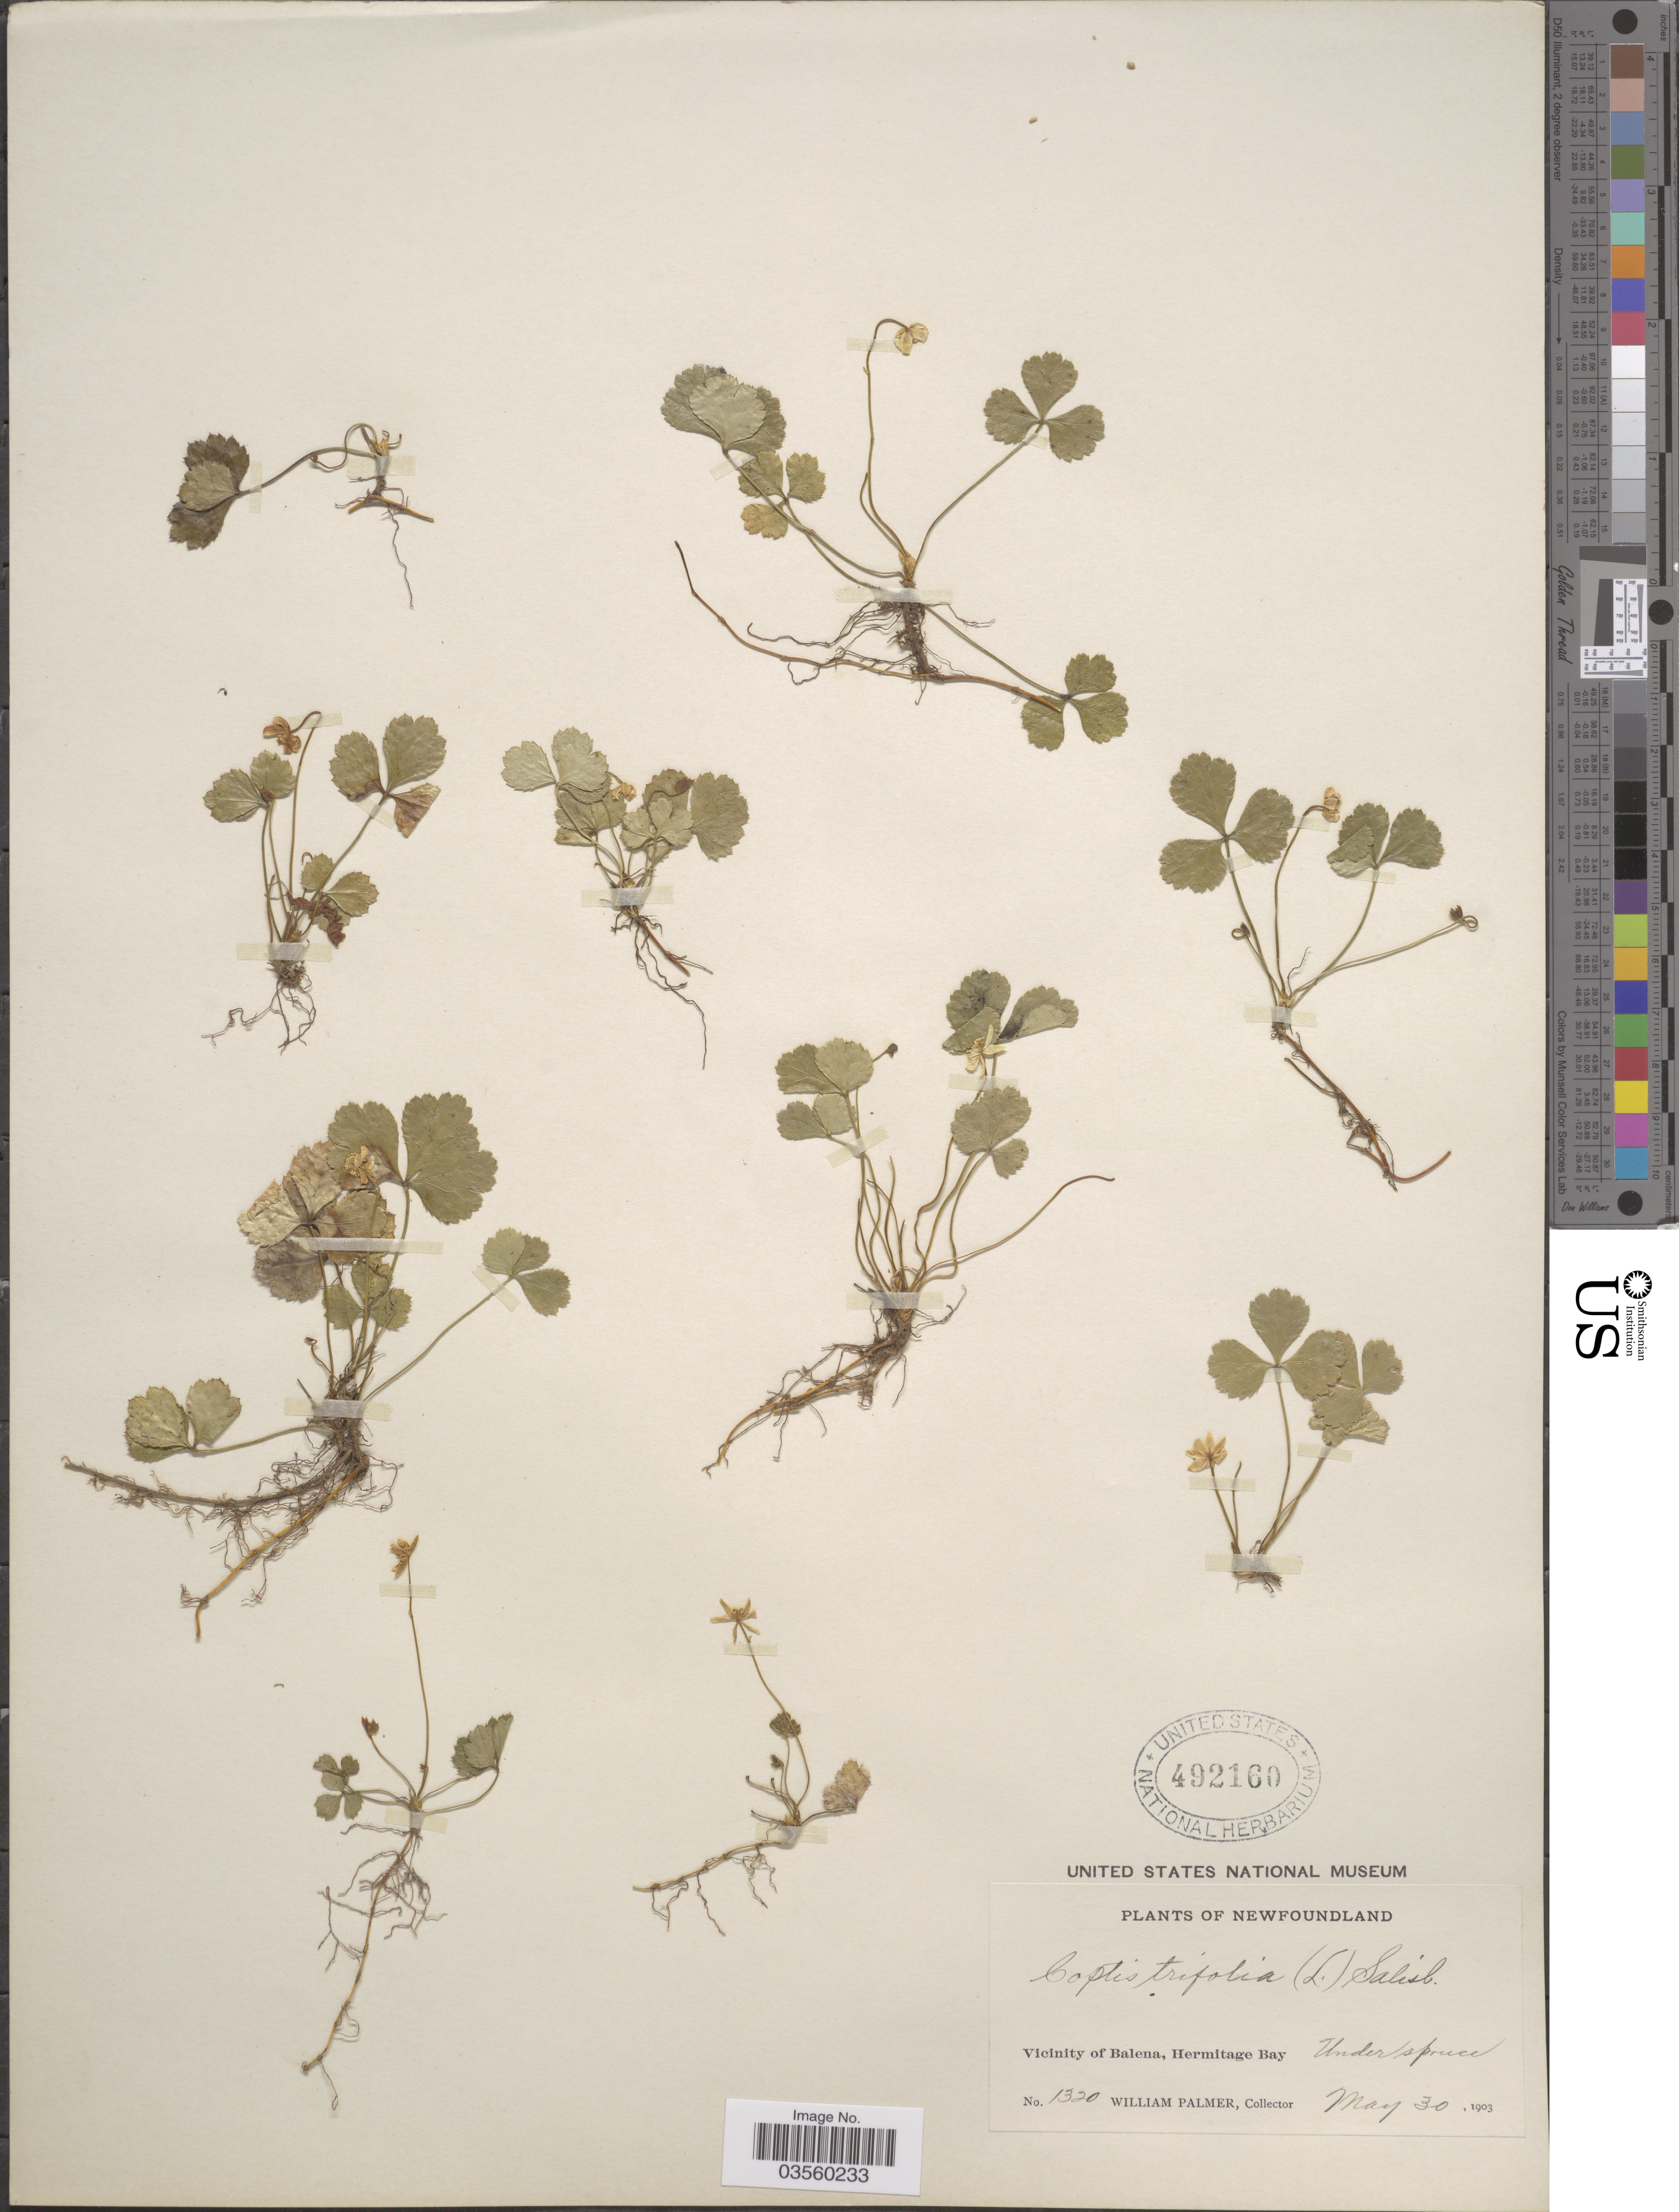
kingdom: Plantae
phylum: Tracheophyta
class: Magnoliopsida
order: Ranunculales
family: Ranunculaceae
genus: Coptis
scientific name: Coptis trifolia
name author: (L.) Salisb.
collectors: W. Palmer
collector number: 1320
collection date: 1903-05-30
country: Canada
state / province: Newfoundland and Labrador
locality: Vicinity of Balena, Hermitage Bay.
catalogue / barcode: US 492160